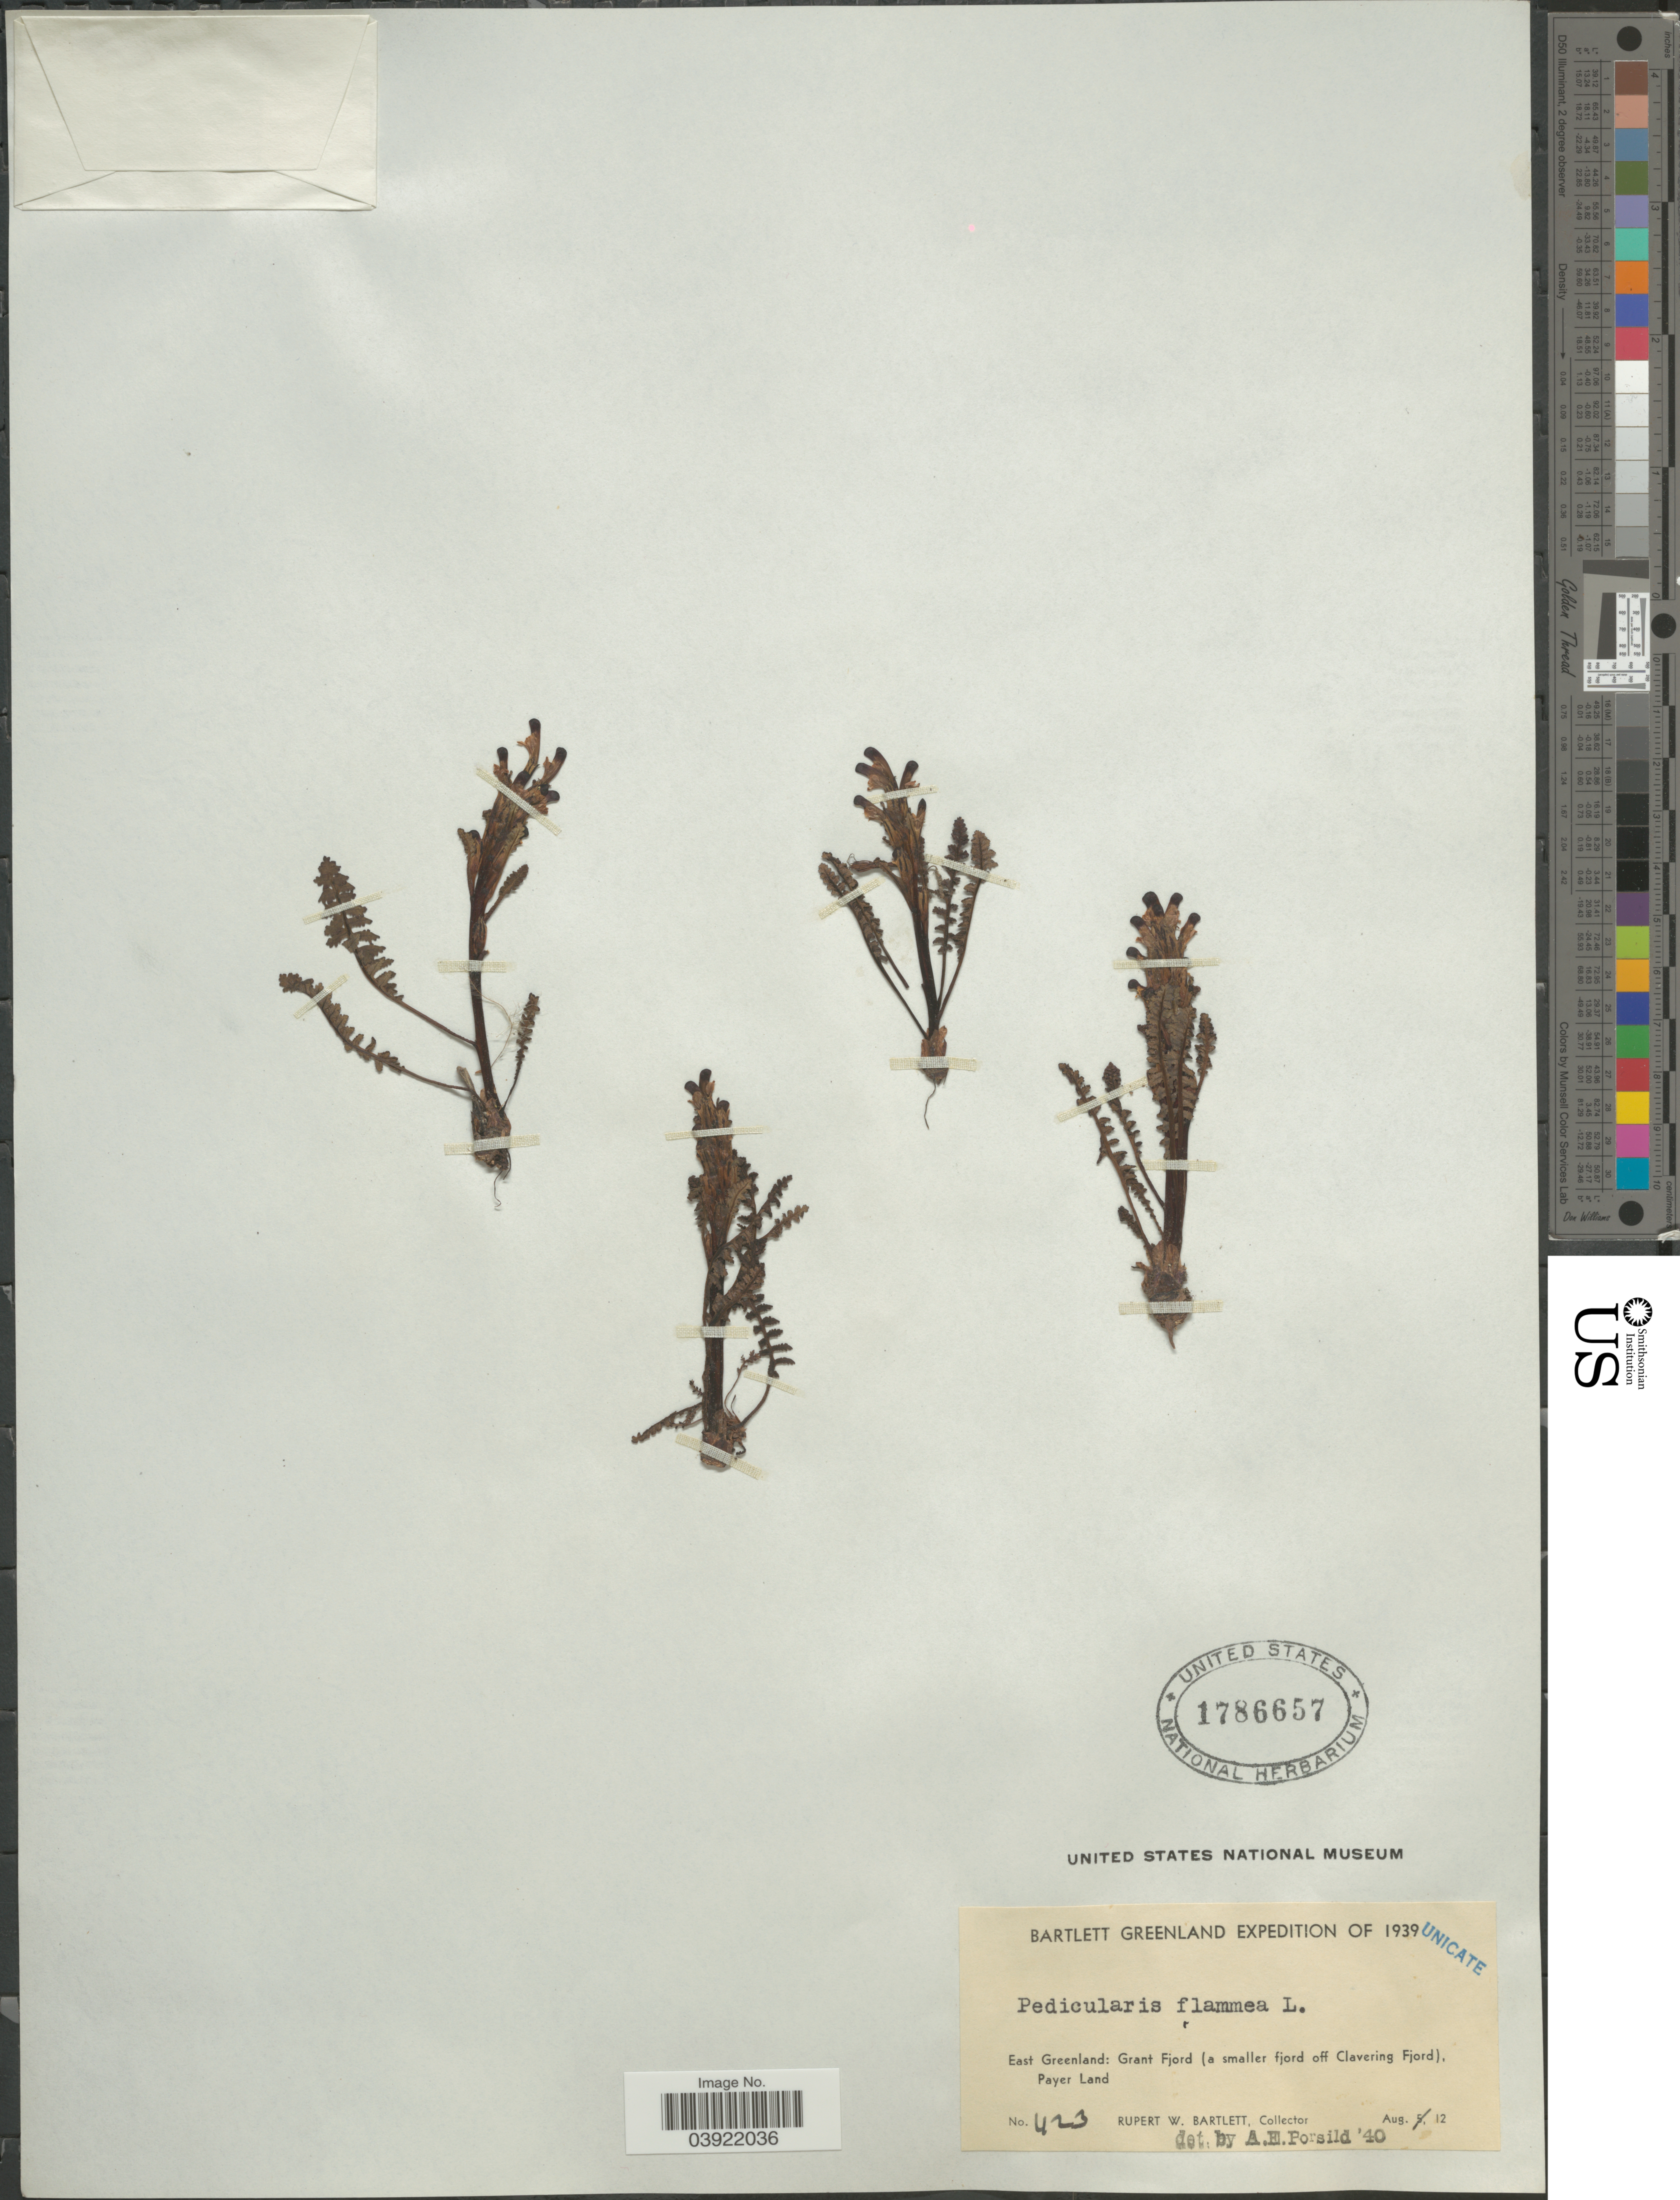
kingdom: Plantae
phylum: Tracheophyta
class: Magnoliopsida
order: Lamiales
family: Orobanchaceae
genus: Pedicularis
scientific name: Pedicularis flammea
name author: L.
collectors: R. W. Bartlett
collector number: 423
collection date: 1939-08-12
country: Greenland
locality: East Greenland: Grant Fjord (a smaller fjord off Clavering Fjord), Payer Land.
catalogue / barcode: US 1786657